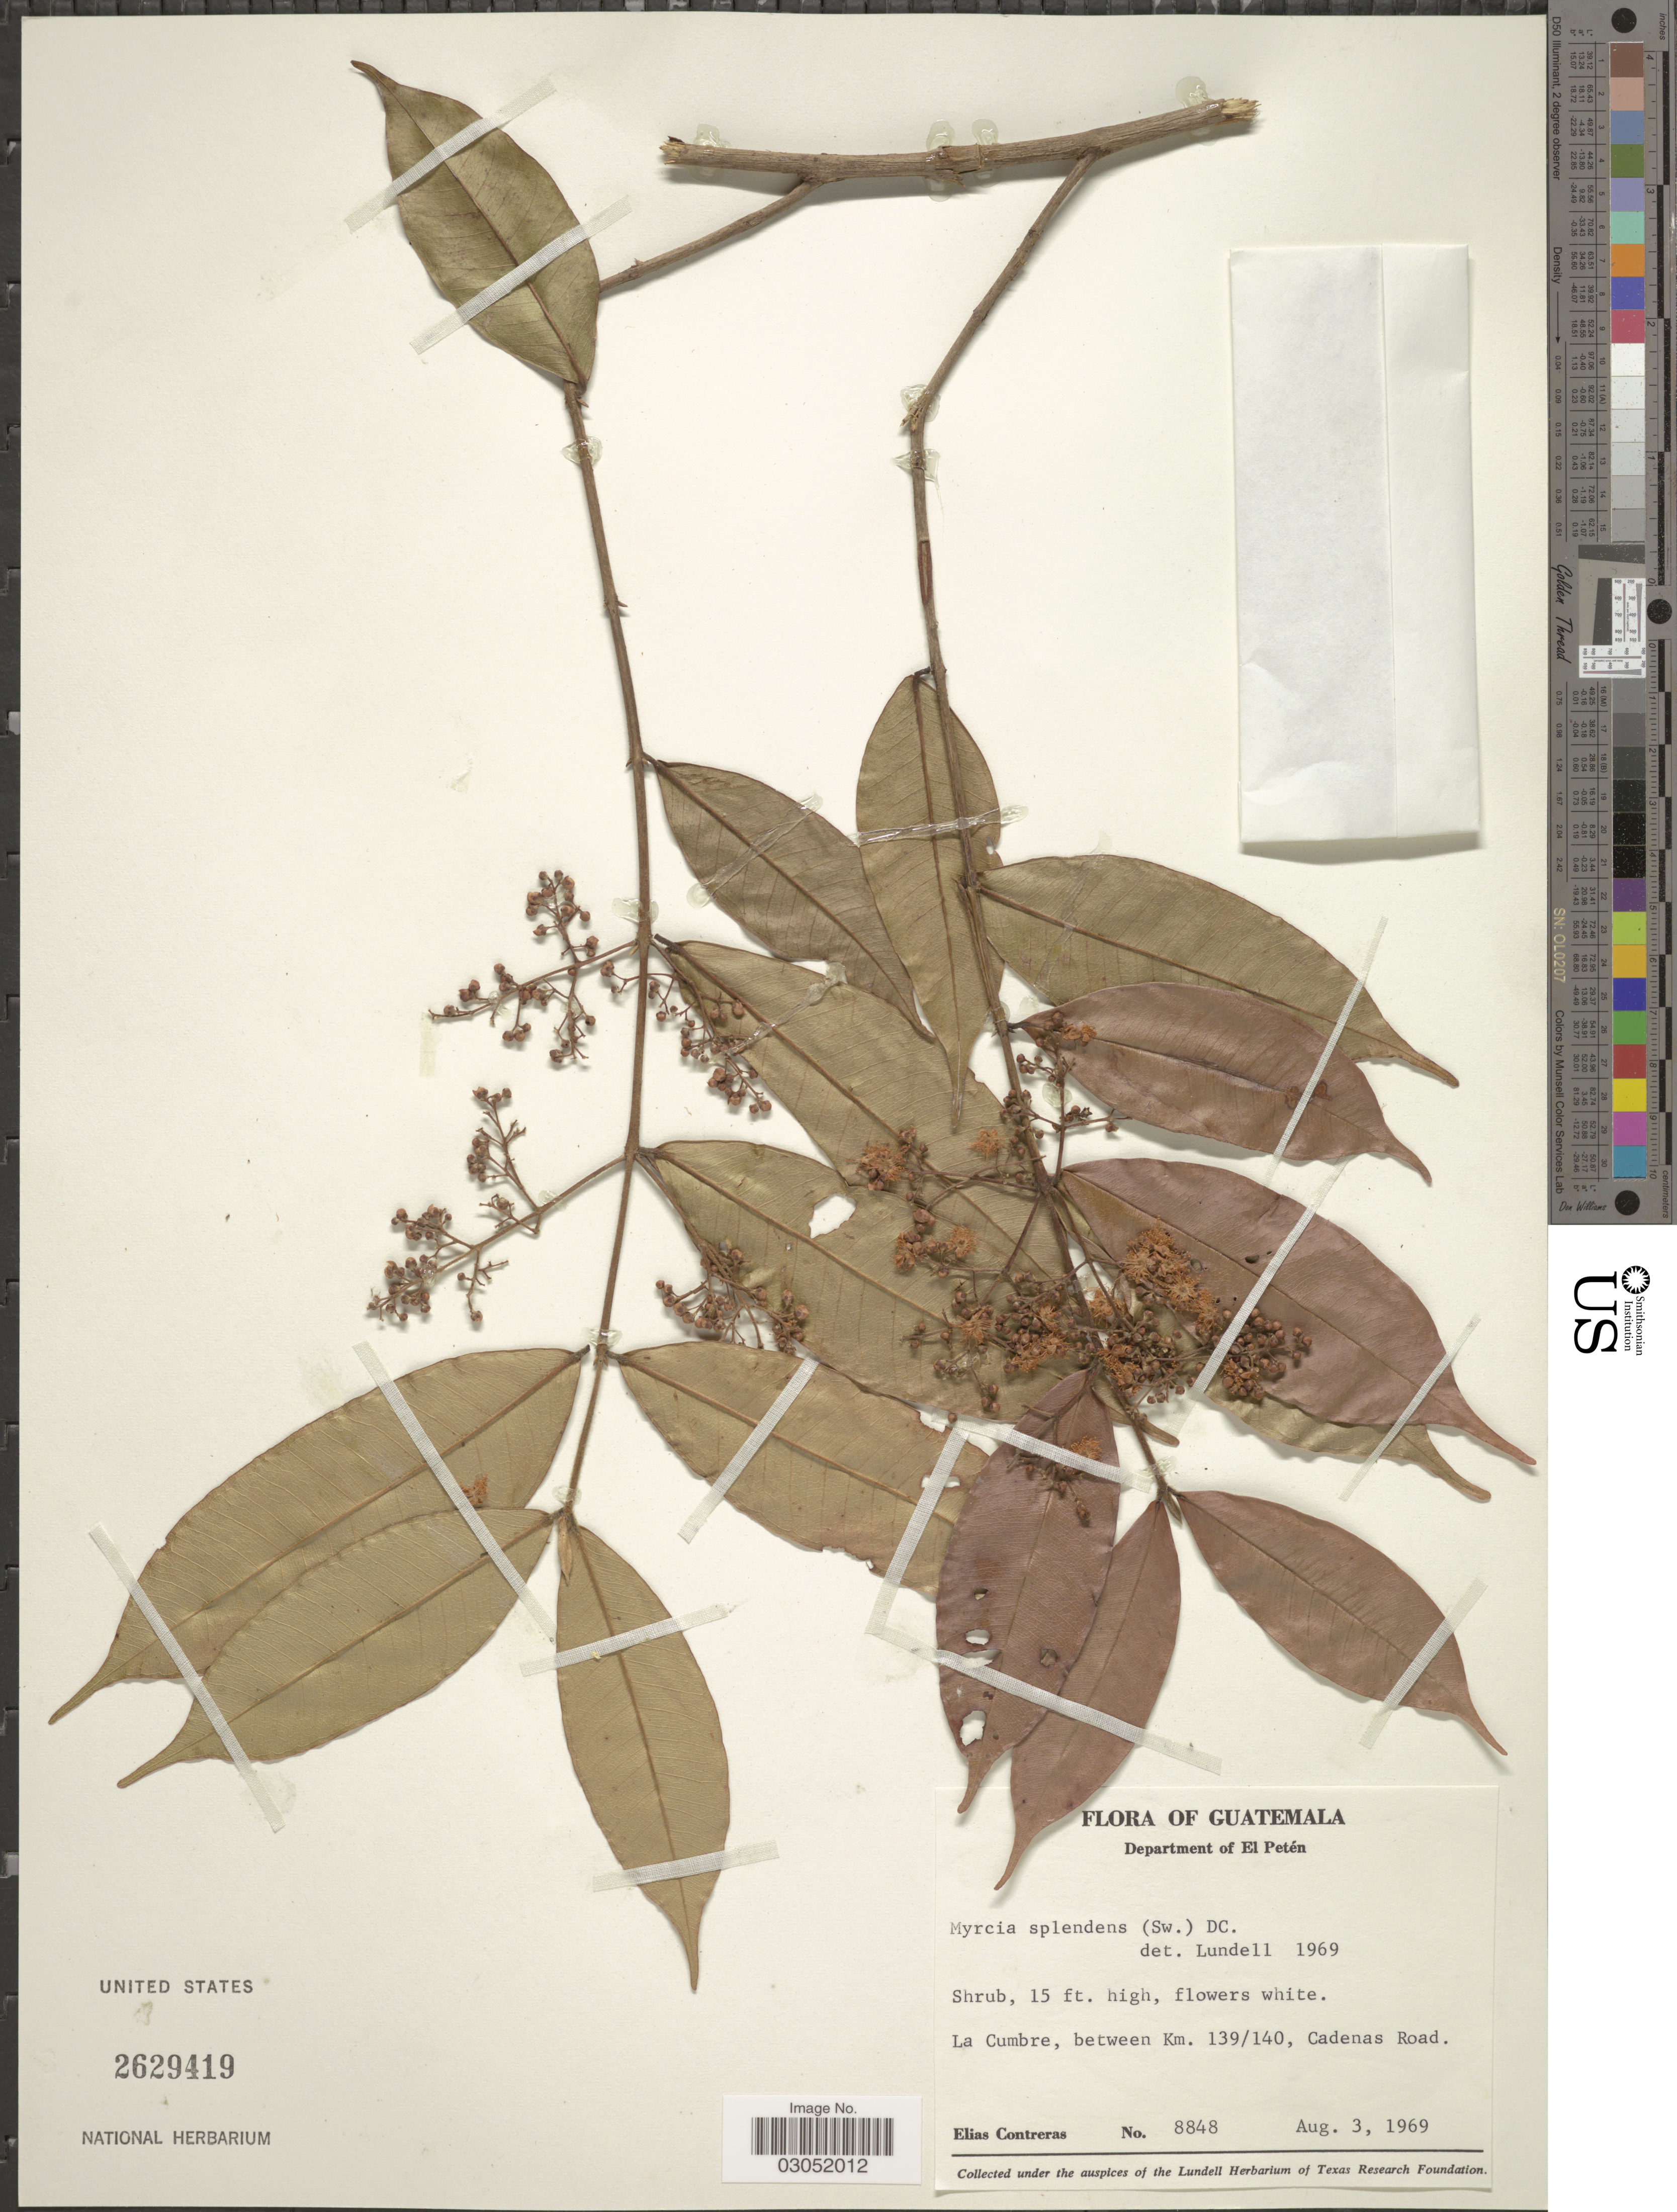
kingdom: Plantae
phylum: Tracheophyta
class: Magnoliopsida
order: Myrtales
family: Myrtaceae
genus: Myrcia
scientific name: Myrcia splendens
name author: (Sw.) DC.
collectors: E. Contreras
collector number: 8848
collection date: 1969-08-03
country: Guatemala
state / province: El Petén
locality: Department of El Petén. La Cumbre, between Km. 139/140, Cadenas Road.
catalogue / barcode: US 2629419